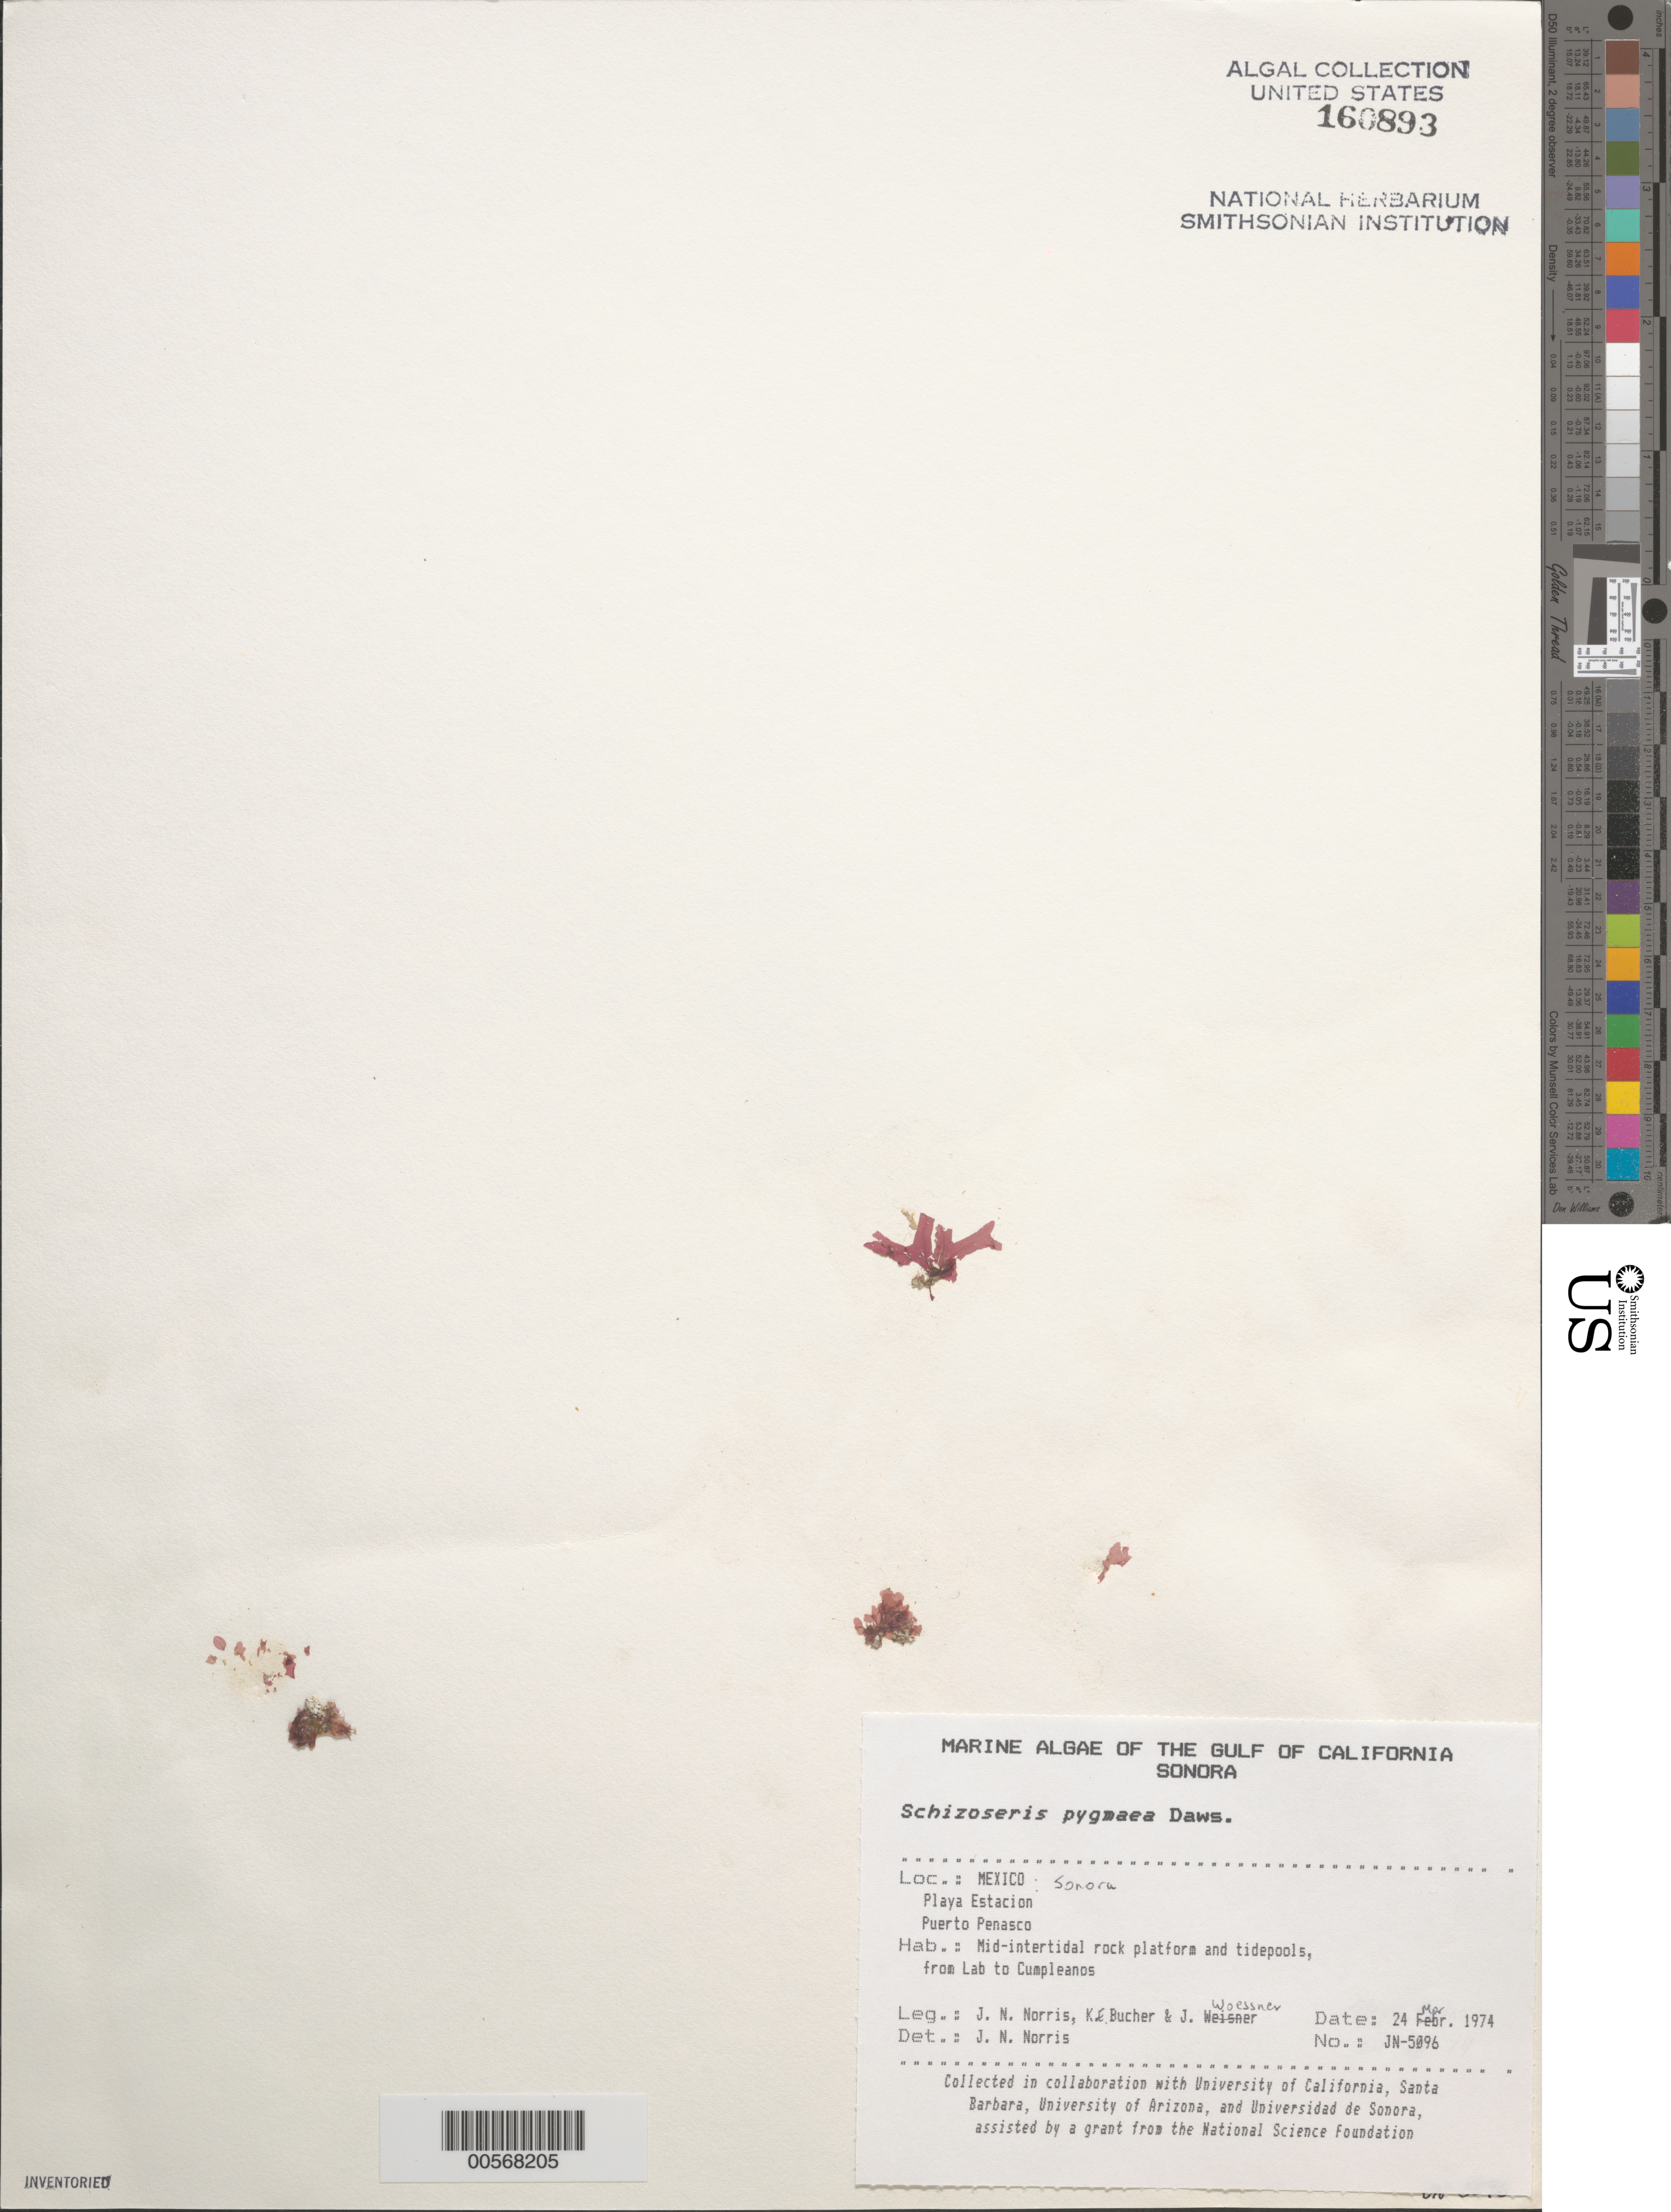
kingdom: Plantae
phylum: Rhodophyta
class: Florideophyceae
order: Ceramiales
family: Delesseriaceae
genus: Schizoseris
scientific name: Schizoseris bombayensis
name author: (Børgesen) S.-M. Lin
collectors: J. N. Norris, K. E. Bucher & J. Woessner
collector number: JN-5096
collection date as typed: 24 Mar 1974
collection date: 1974-03-24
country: Mexico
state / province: Sonora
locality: Playa Estacion, Puerto Penasco, from Laboratorio de Biologia Marina to Cumpleanos Tide Pool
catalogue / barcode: US 160893